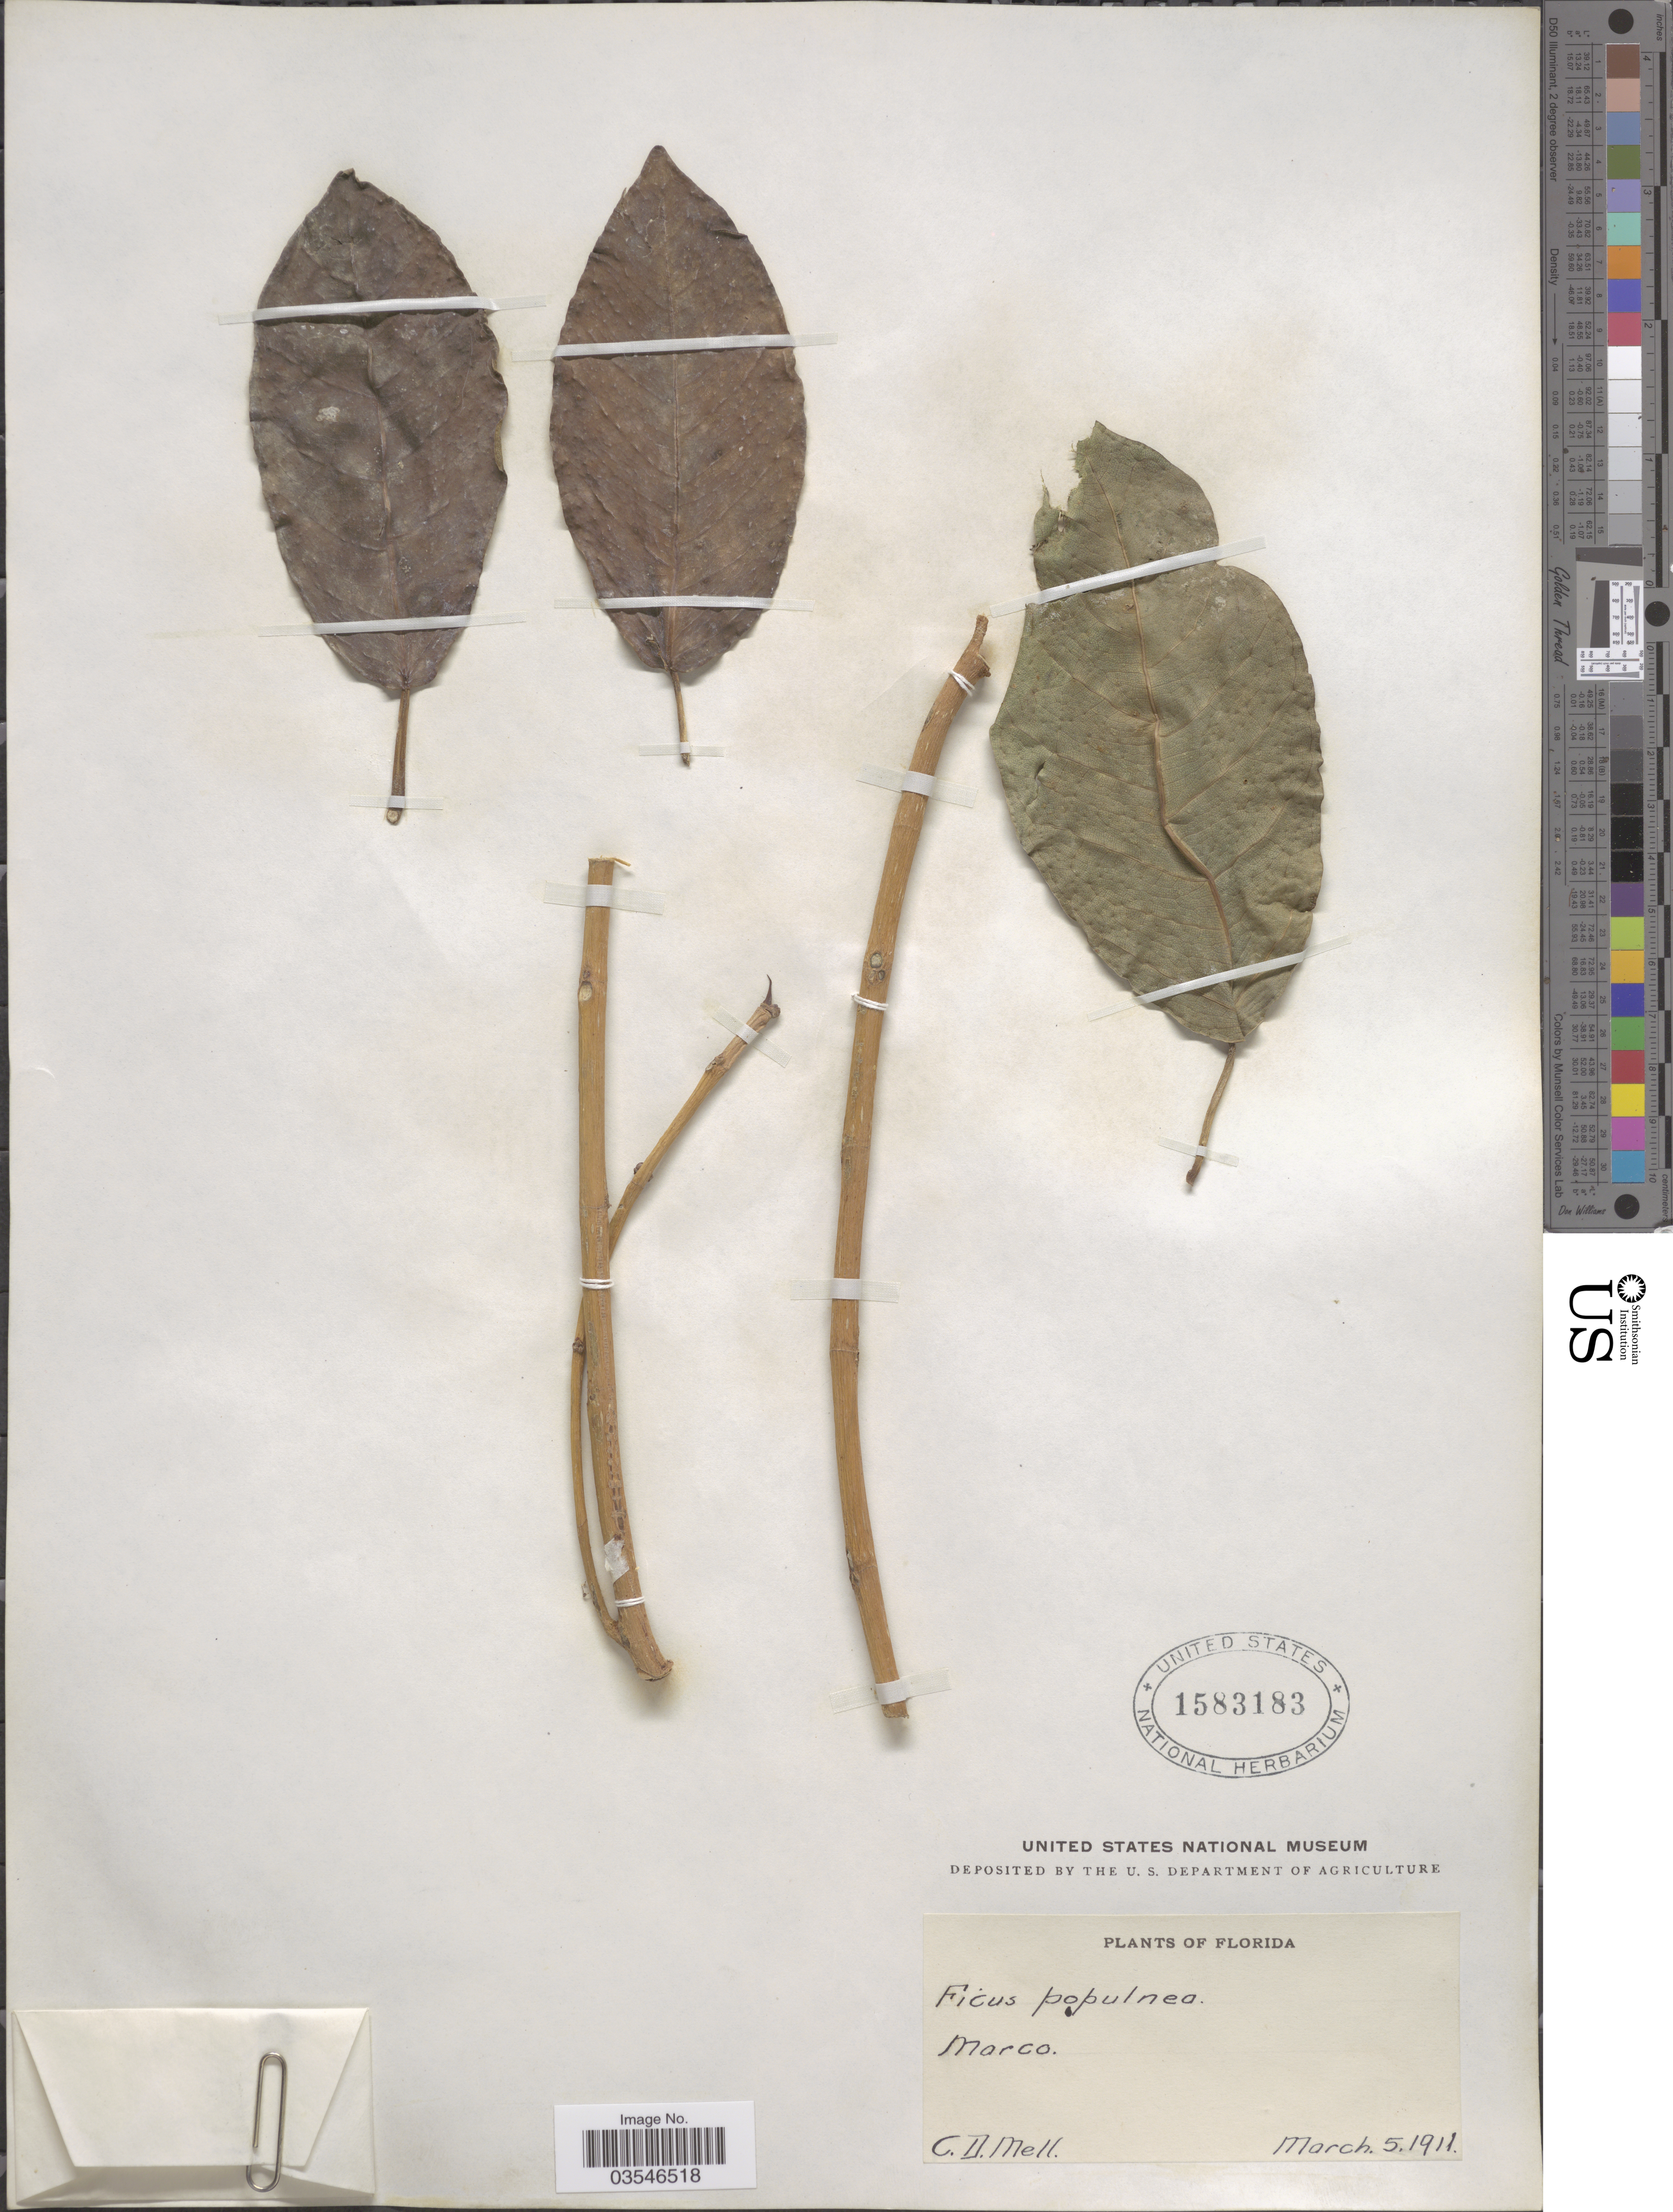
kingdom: Plantae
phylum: Tracheophyta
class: Magnoliopsida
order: Rosales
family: Moraceae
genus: Ficus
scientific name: Ficus brevifolia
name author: Nutt.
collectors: C. D. Mell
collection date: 1911-03-05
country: United States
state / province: Florida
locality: Marco.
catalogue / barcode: US 1583183